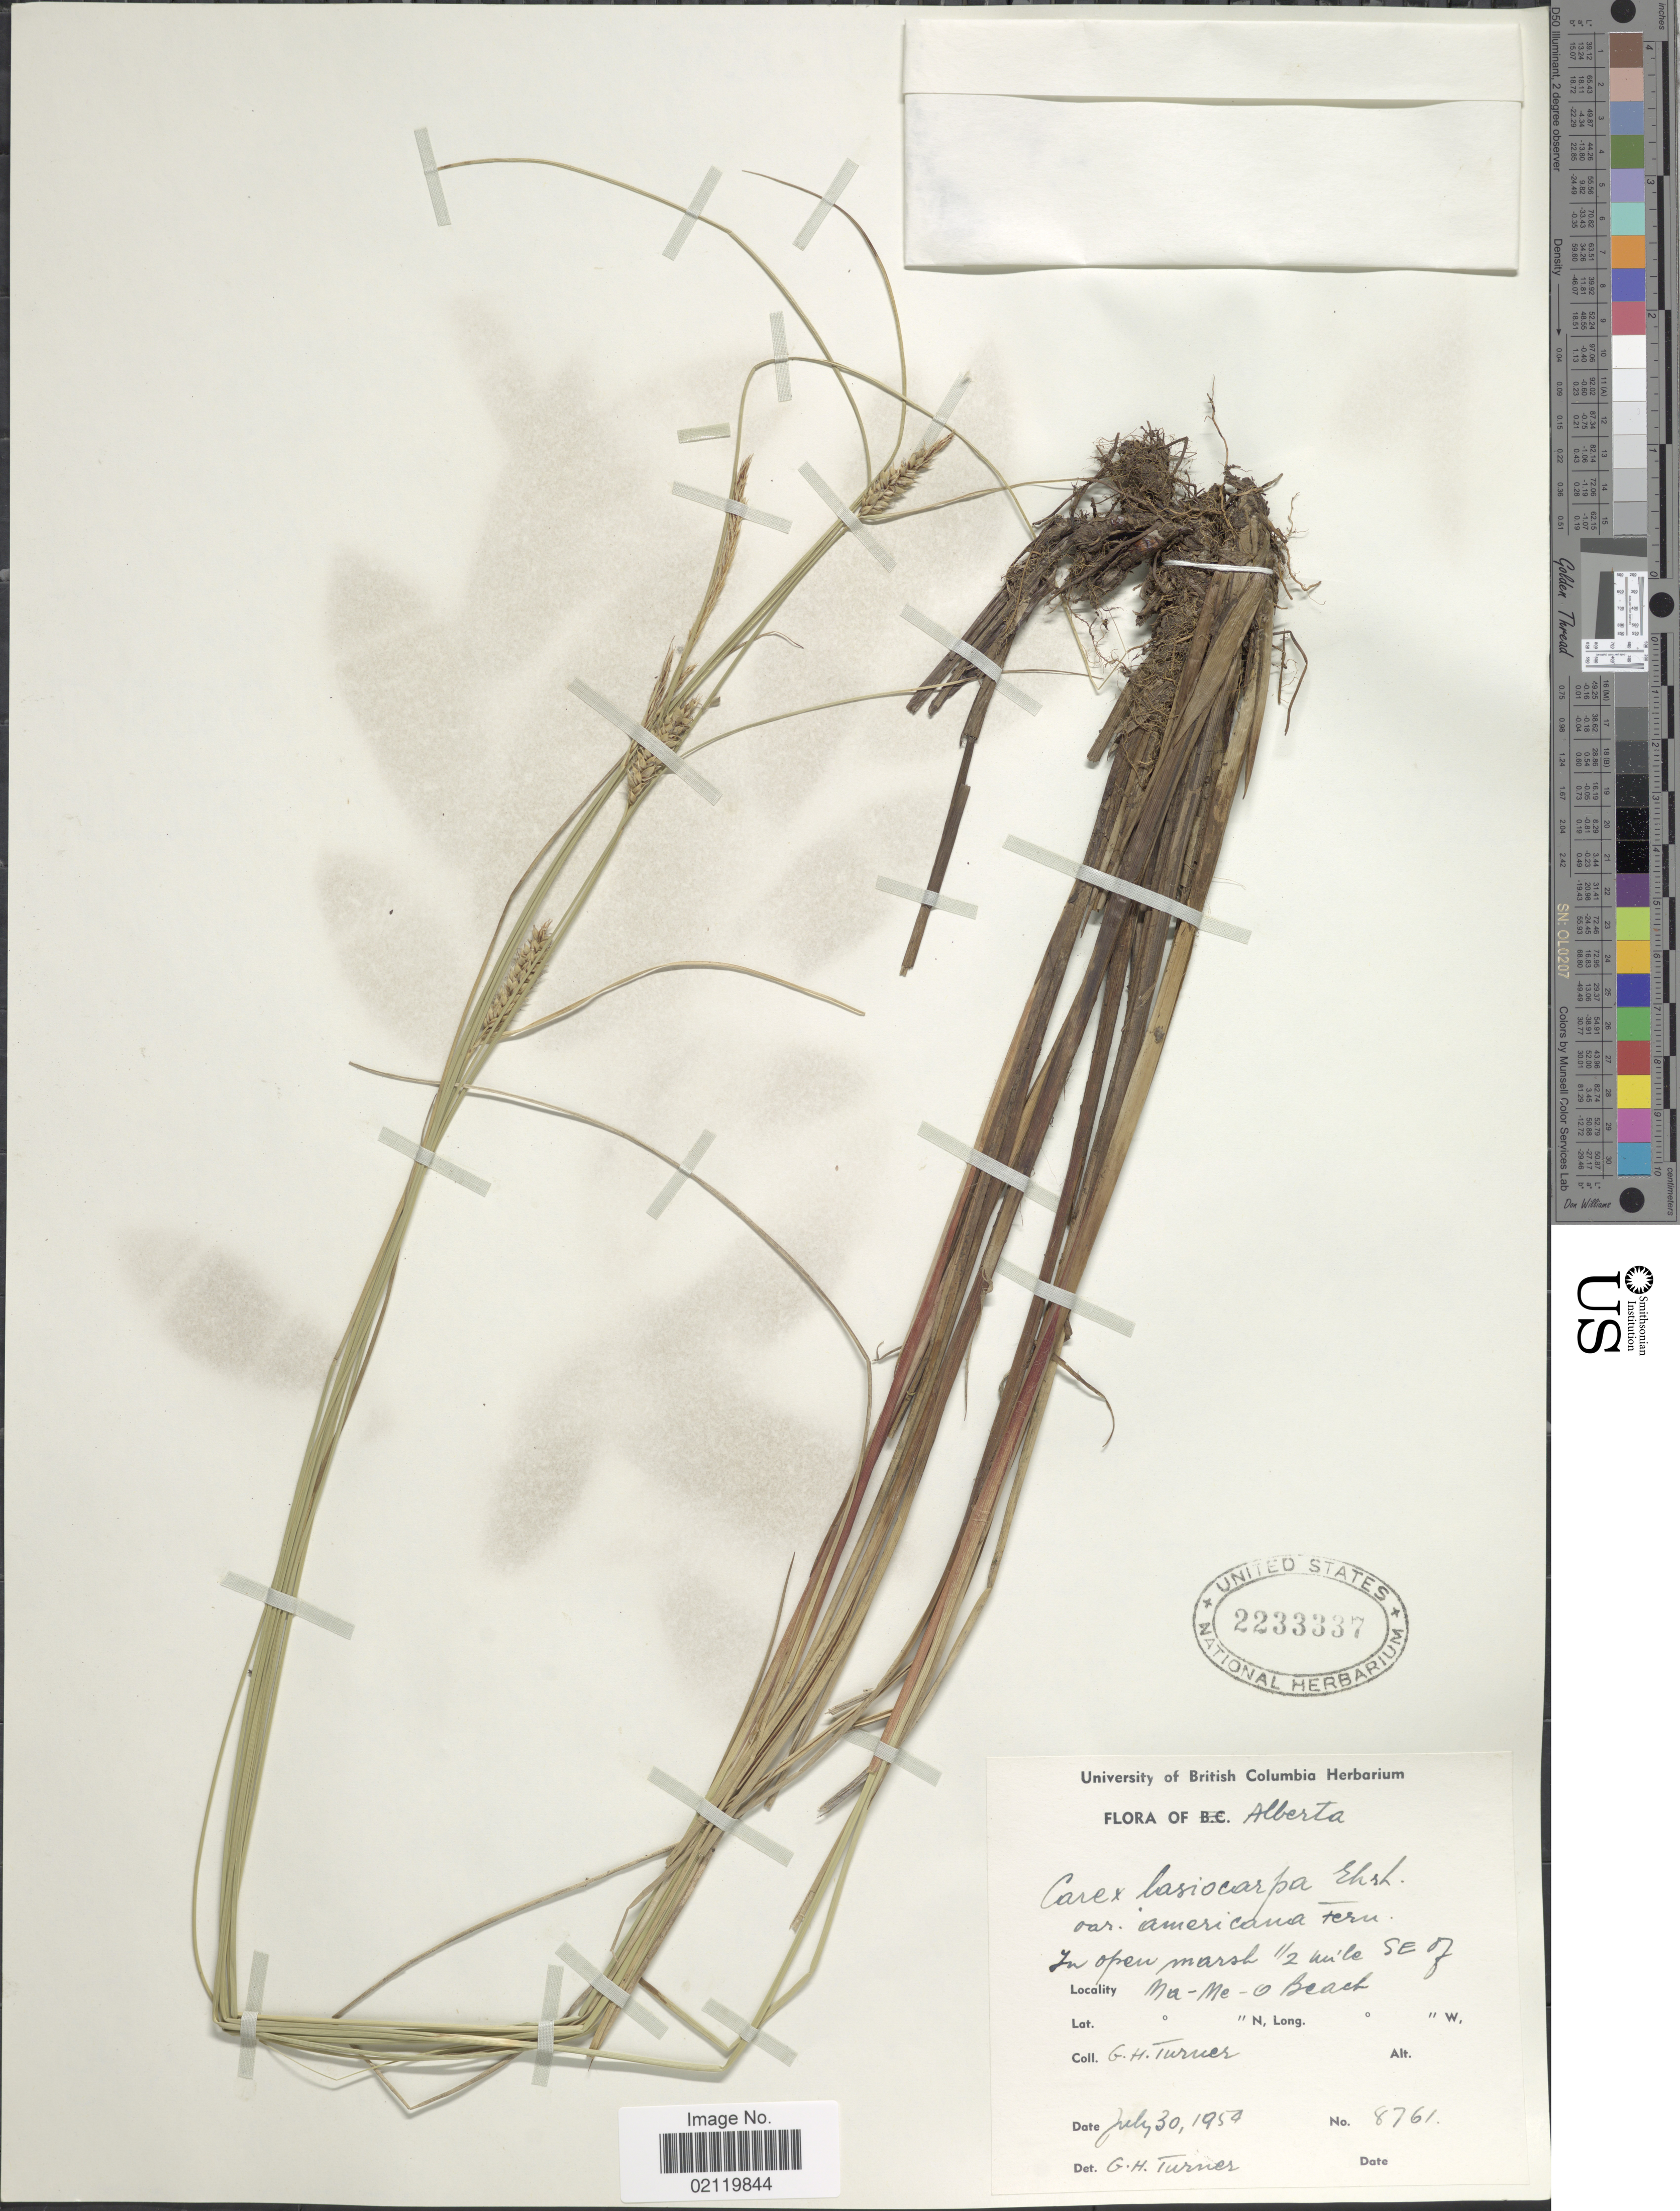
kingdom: Plantae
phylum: Tracheophyta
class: Liliopsida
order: Poales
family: Cyperaceae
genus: Carex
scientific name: Carex lasiocarpa var. americana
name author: Fernald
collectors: G. H. Turner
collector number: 8761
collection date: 1950-07-30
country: Canada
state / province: Alberta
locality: In open marsh 1/2 mile SE of Ma-Me-O Beach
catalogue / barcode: US 2233337